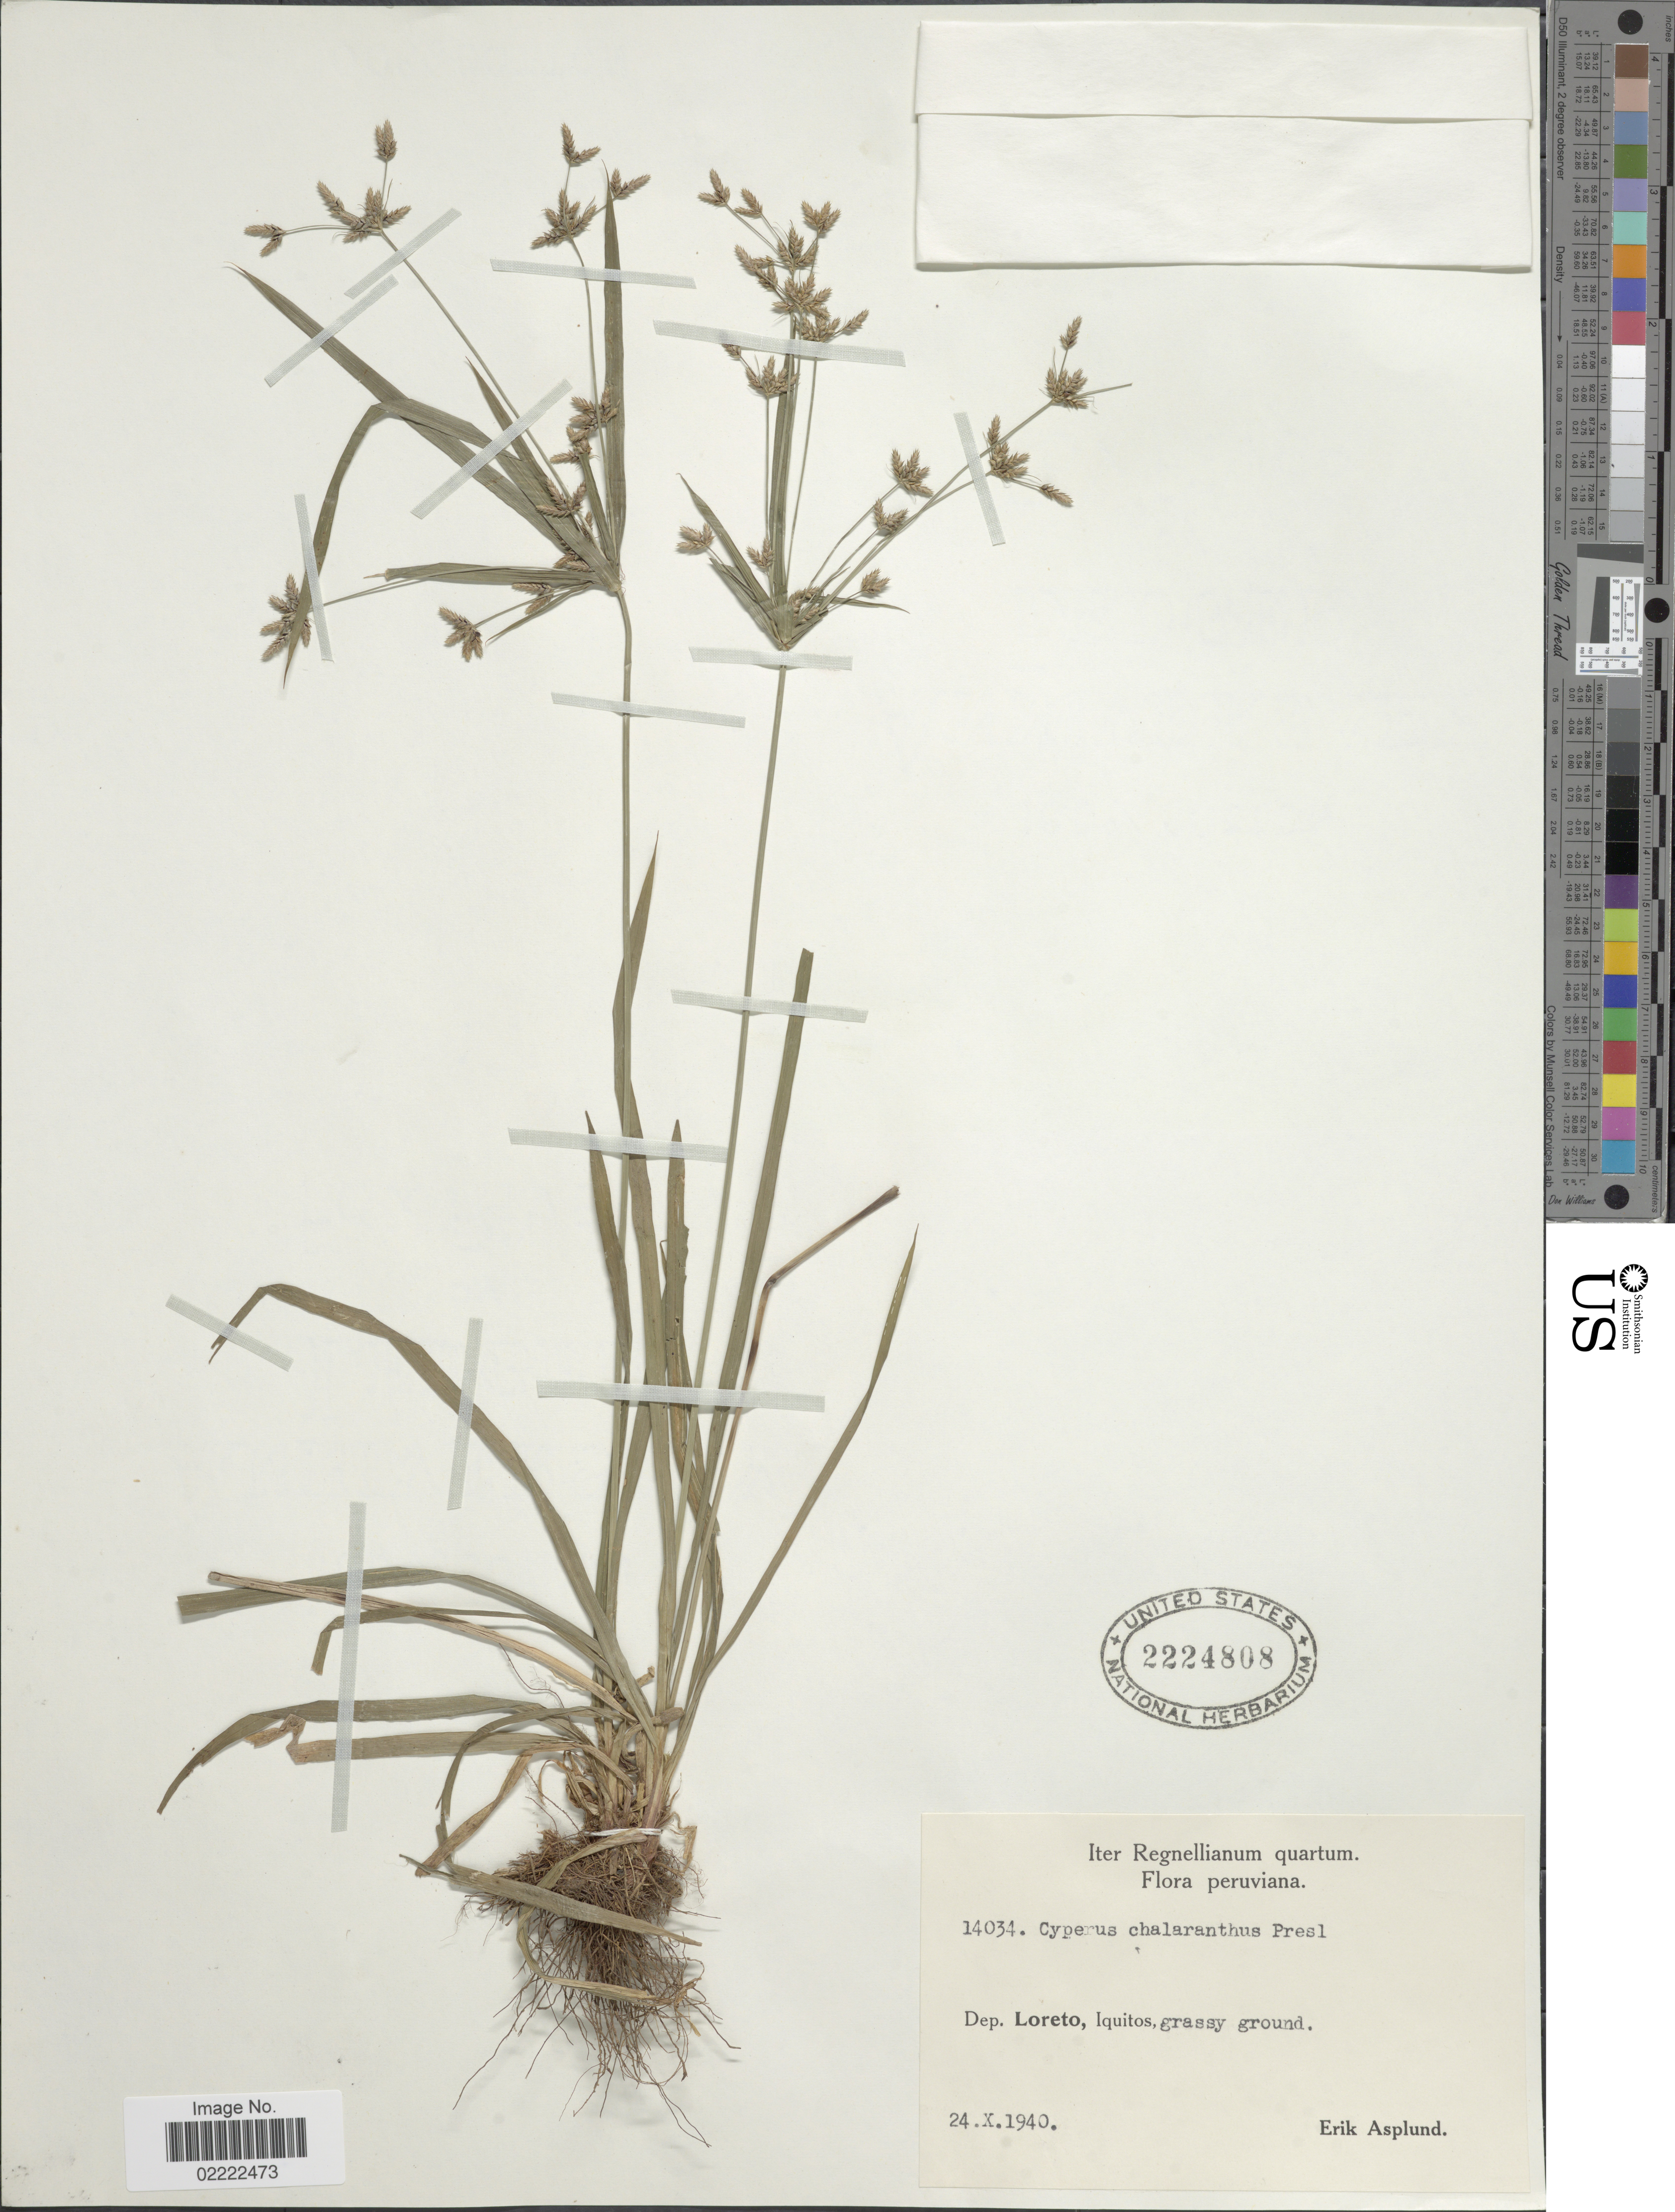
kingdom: Plantae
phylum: Tracheophyta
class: Liliopsida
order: Poales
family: Cyperaceae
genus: Cyperus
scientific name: Cyperus laxus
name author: Lam.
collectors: E. Asplund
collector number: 14034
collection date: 1940-10-24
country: Peru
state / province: Loreto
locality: Iquitos, grassy ground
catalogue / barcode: US 2224808